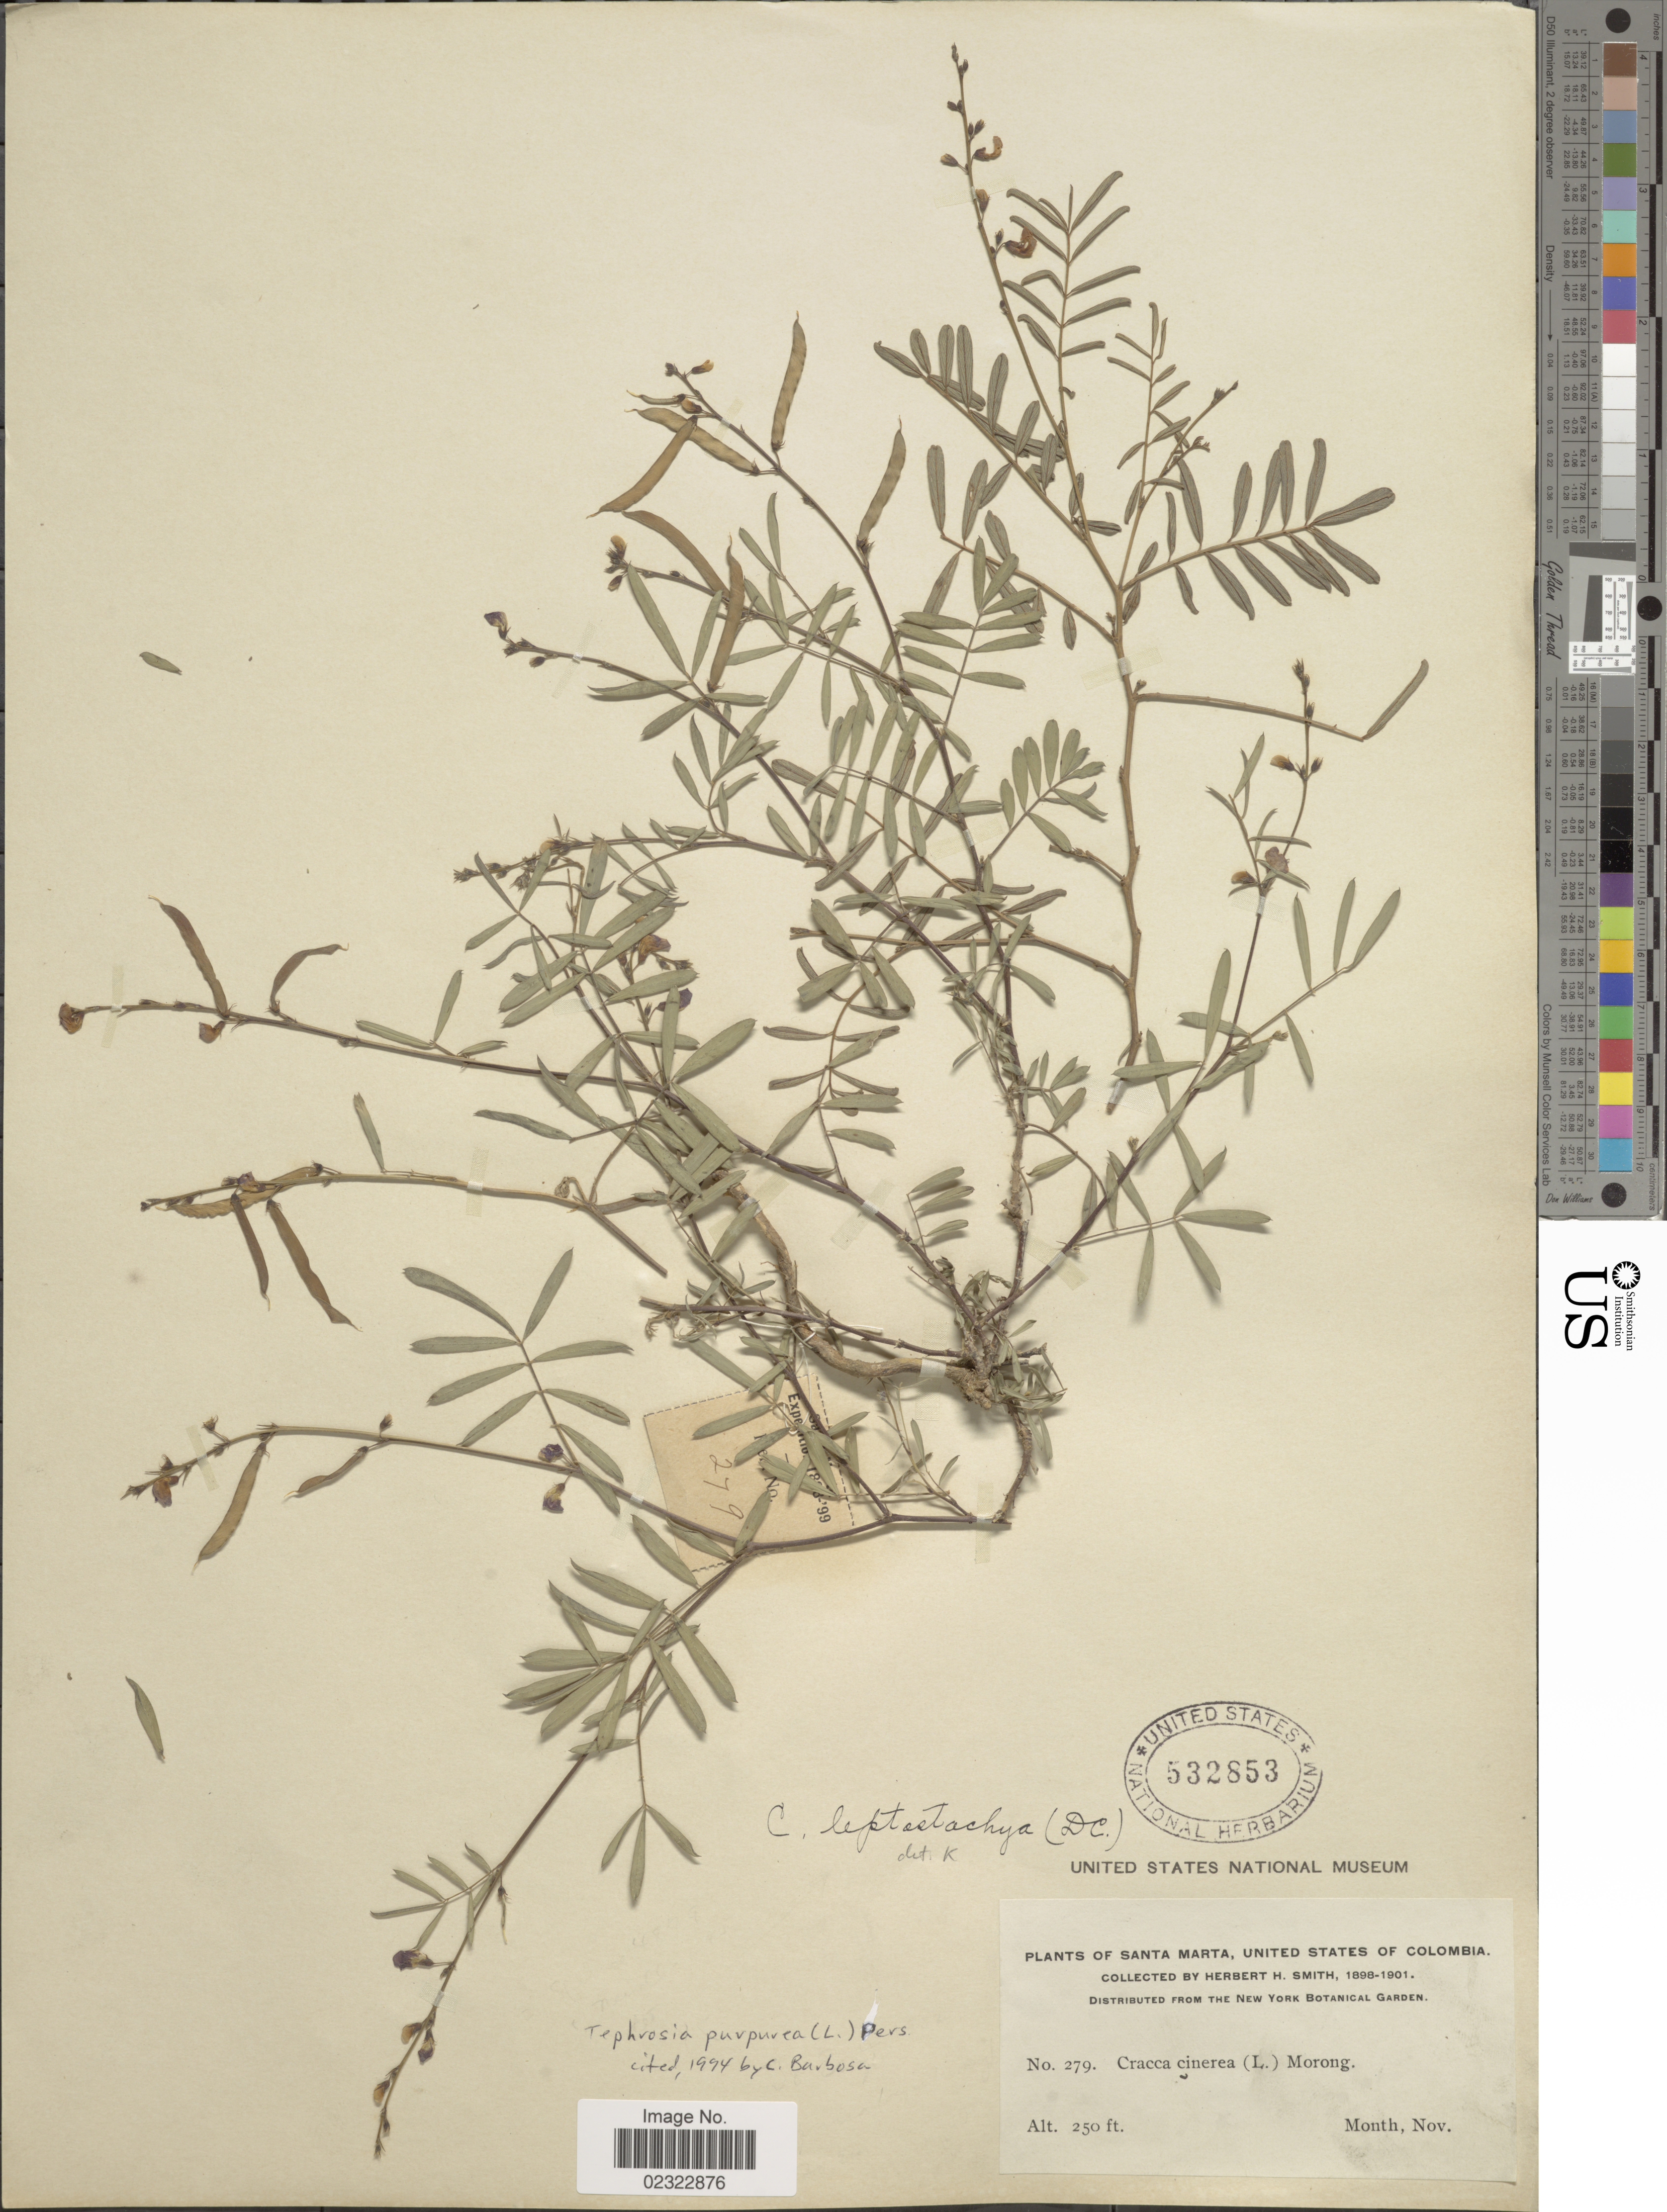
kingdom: Plantae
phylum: Tracheophyta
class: Magnoliopsida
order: Fabales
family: Fabaceae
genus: Tephrosia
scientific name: Tephrosia purpurea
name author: (L.) Pers.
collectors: Herbert H. Smith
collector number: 279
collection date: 1898-11/1901-11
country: Colombia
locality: Santa Marta, United States of Colombia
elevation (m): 76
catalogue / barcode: US 532853